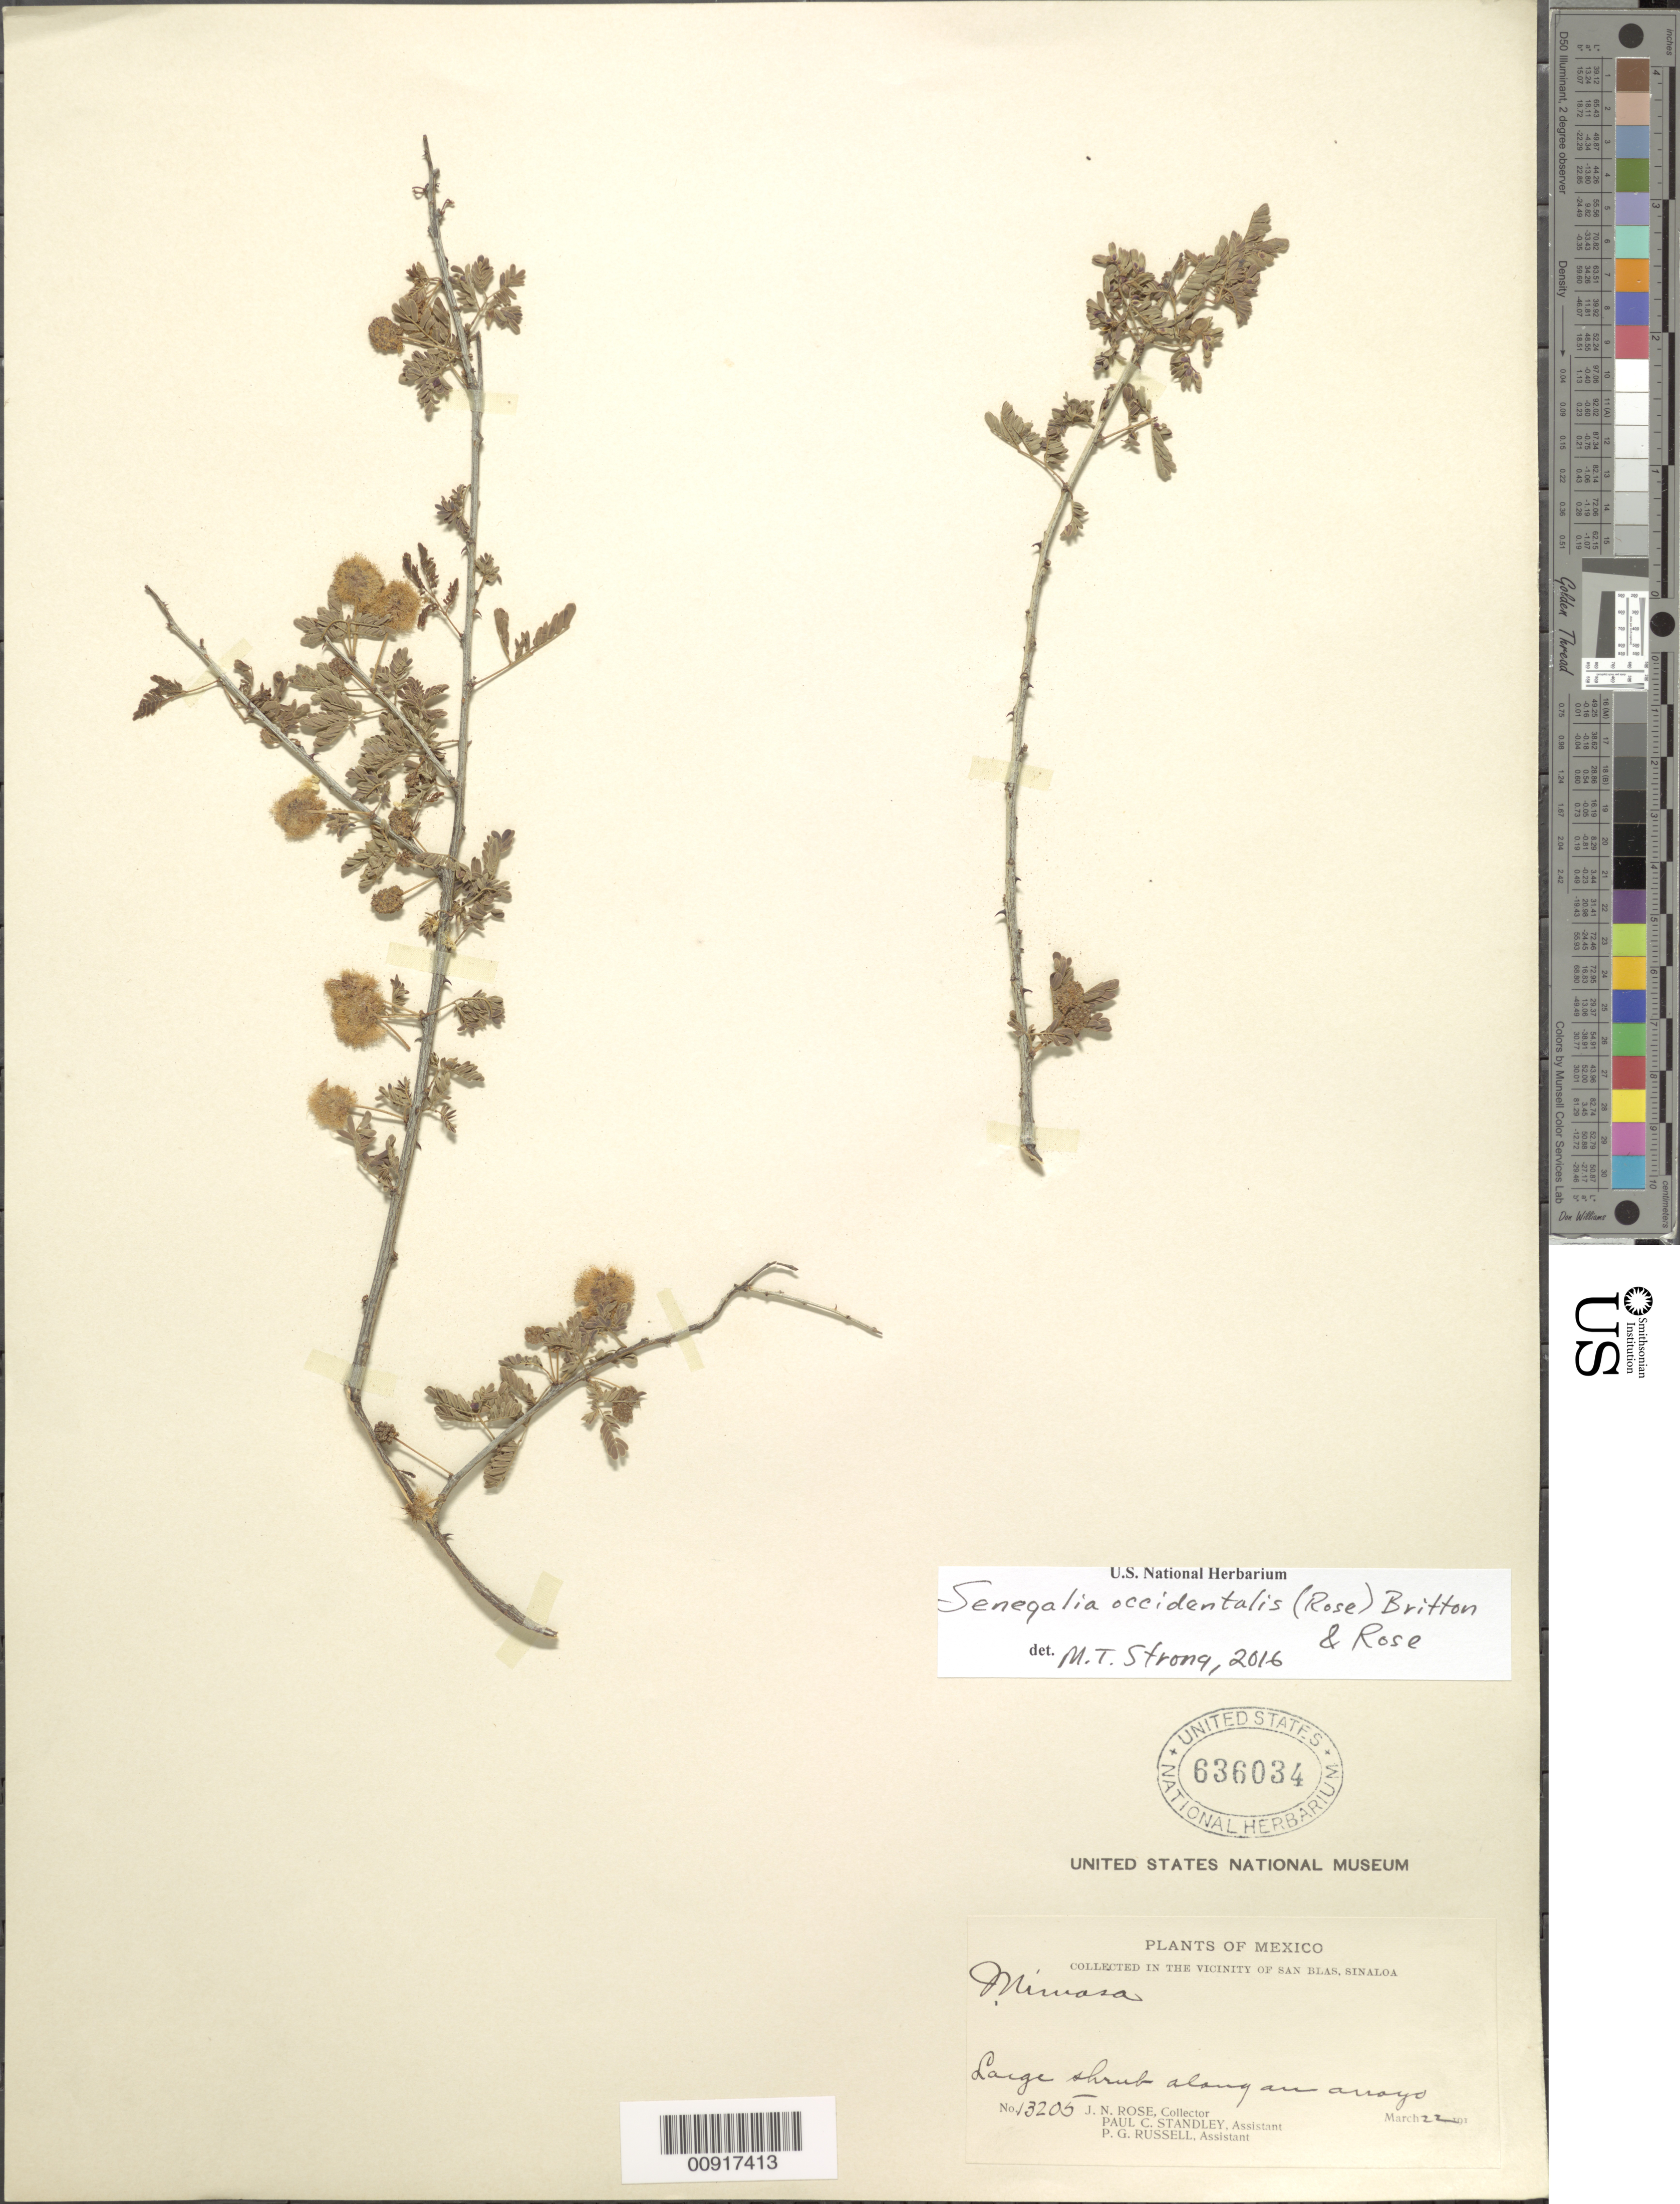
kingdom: Plantae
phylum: Tracheophyta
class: Magnoliopsida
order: Fabales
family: Fabaceae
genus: Senegalia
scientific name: Senegalia occidentalis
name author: (Rose) Britton & Rose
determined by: Strong, M. T., (US), Smithsonian Institution - National Museum of Natural History (UNITED STATES)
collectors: J. N. Rose, P. C. Standley & P. G. Russell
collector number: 13205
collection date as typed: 22 Mar 191-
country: Mexico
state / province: Sinaloa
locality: In the vicinity of San Blas, Sinaloa.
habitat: Along an arroyo.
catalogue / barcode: US 636034